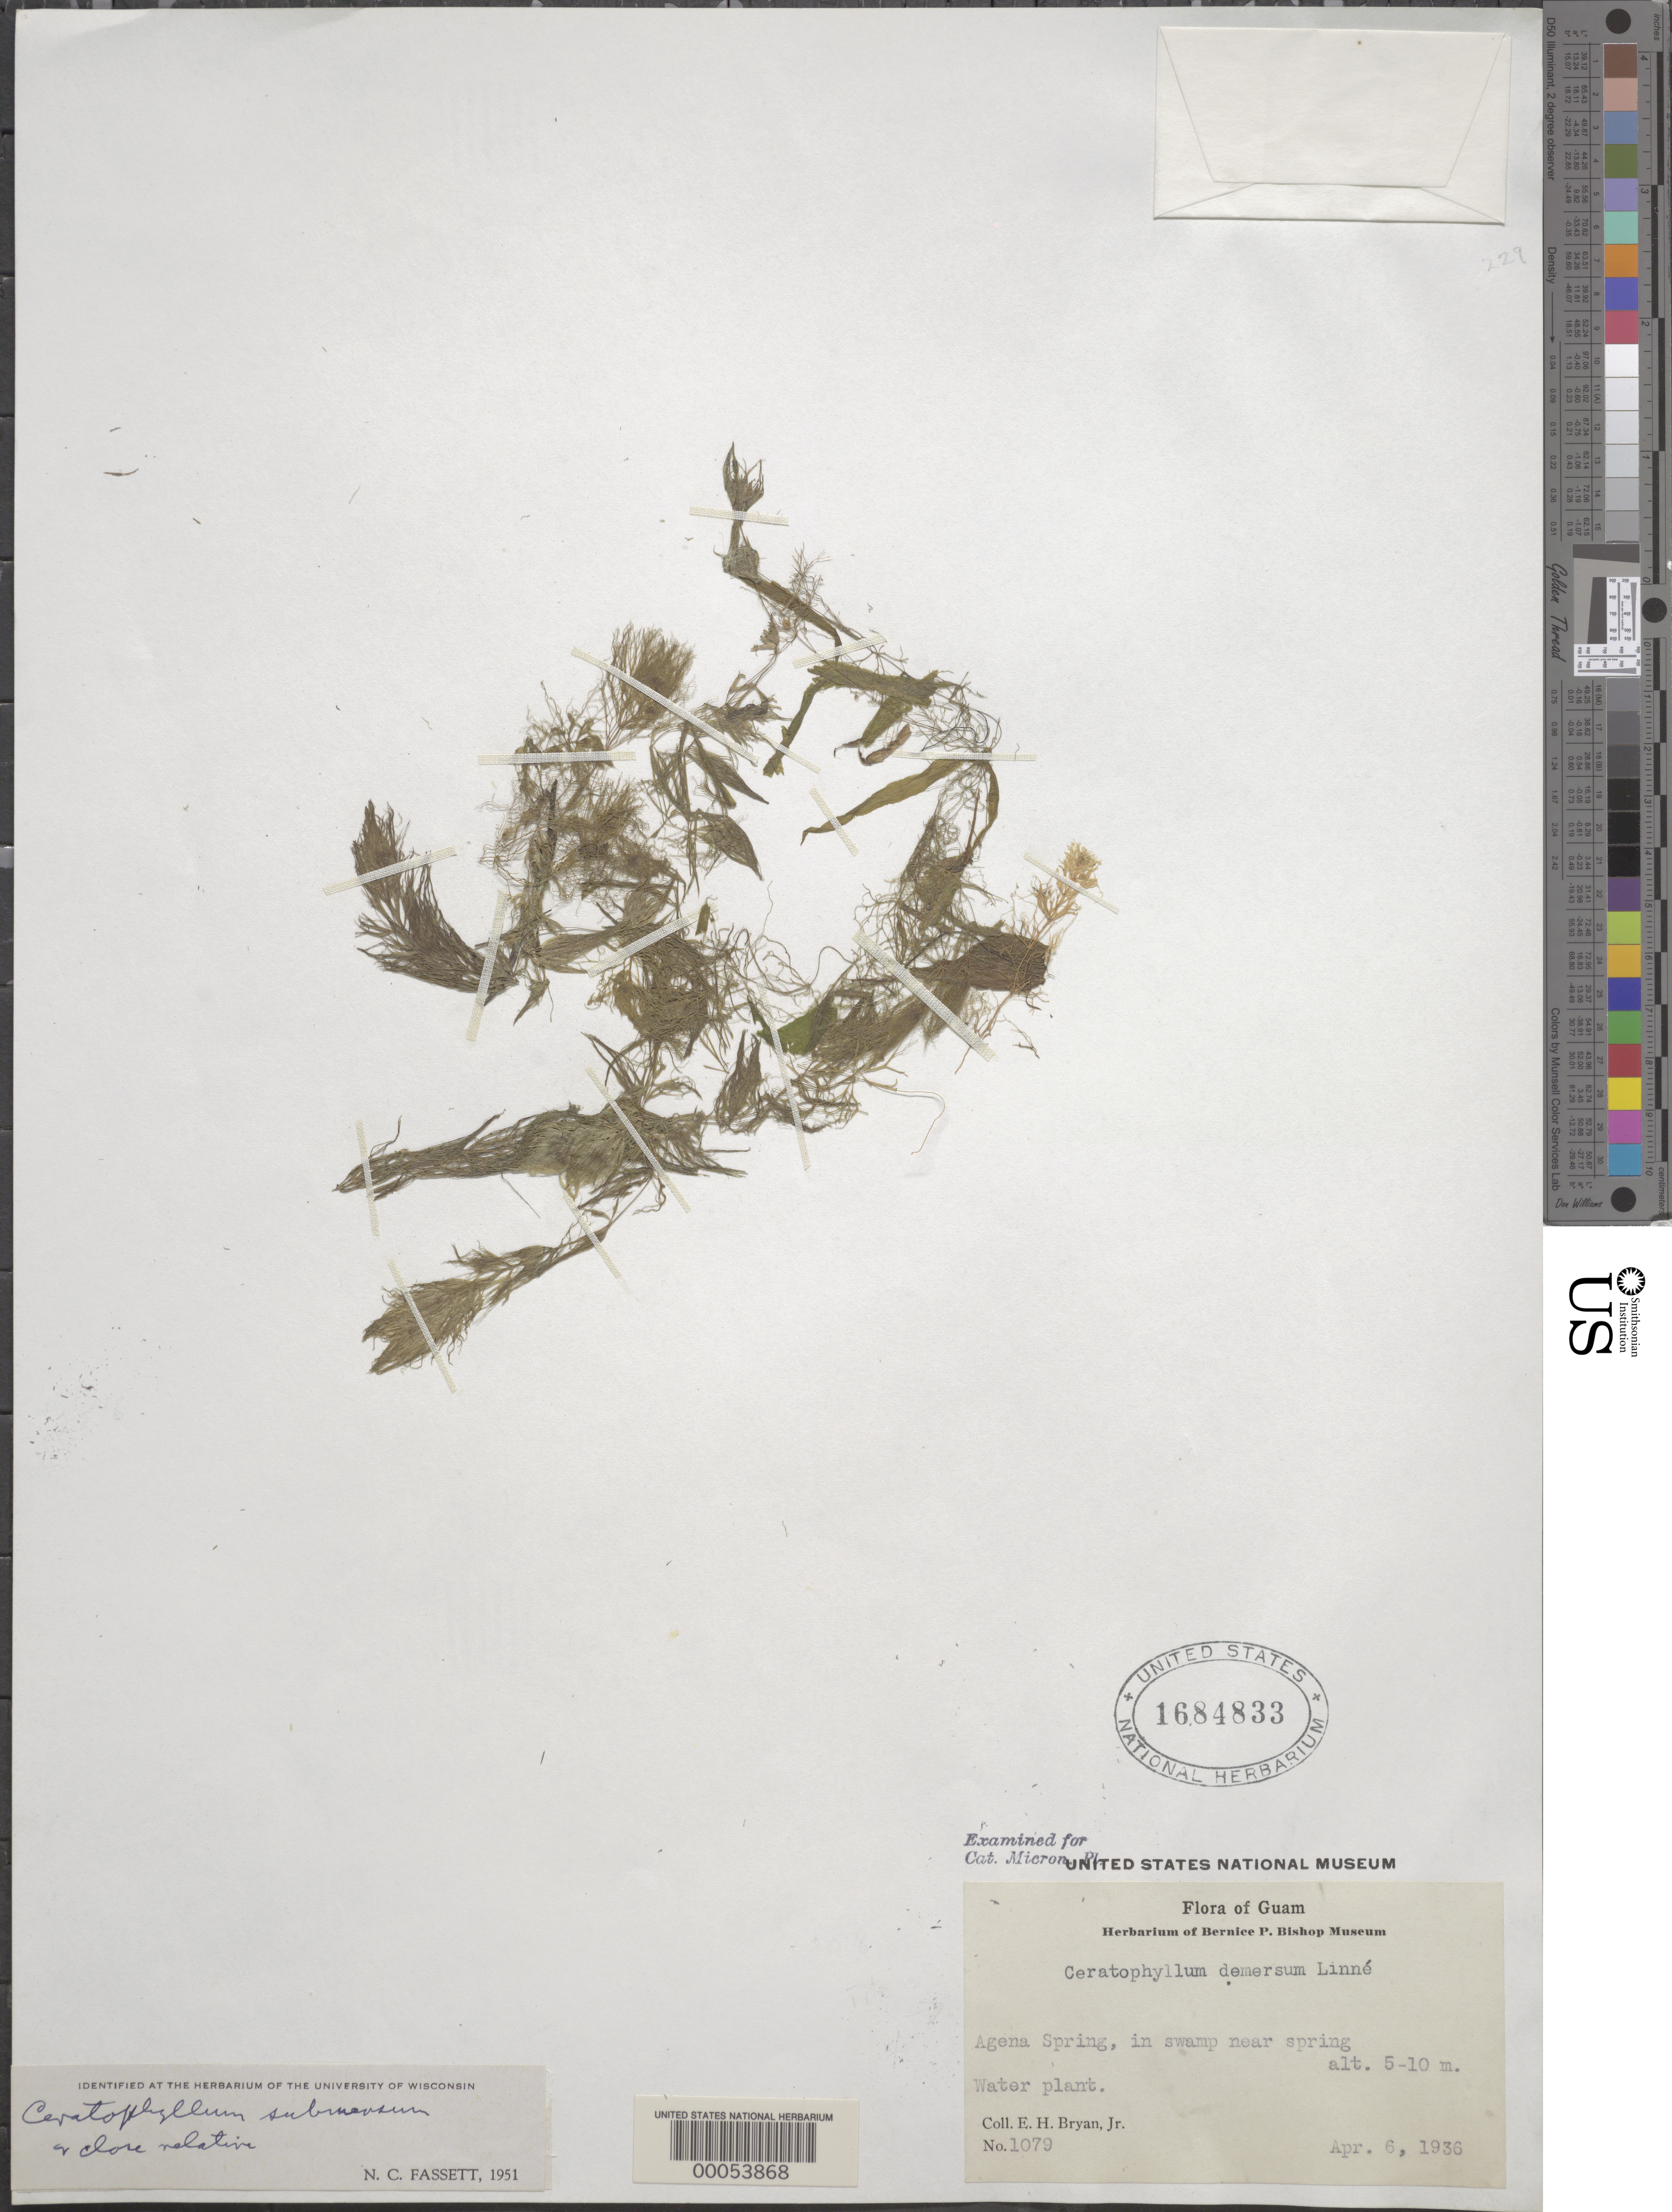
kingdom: Plantae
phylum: Tracheophyta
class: Magnoliopsida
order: Ceratophyllales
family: Ceratophyllaceae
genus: Ceratophyllum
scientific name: Ceratophyllum demersum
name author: L.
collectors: E. Bryan Jr.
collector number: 1079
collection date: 1936-04-06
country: Guam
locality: Agena Spring, in swamp near spring.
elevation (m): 5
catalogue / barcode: US 1684833